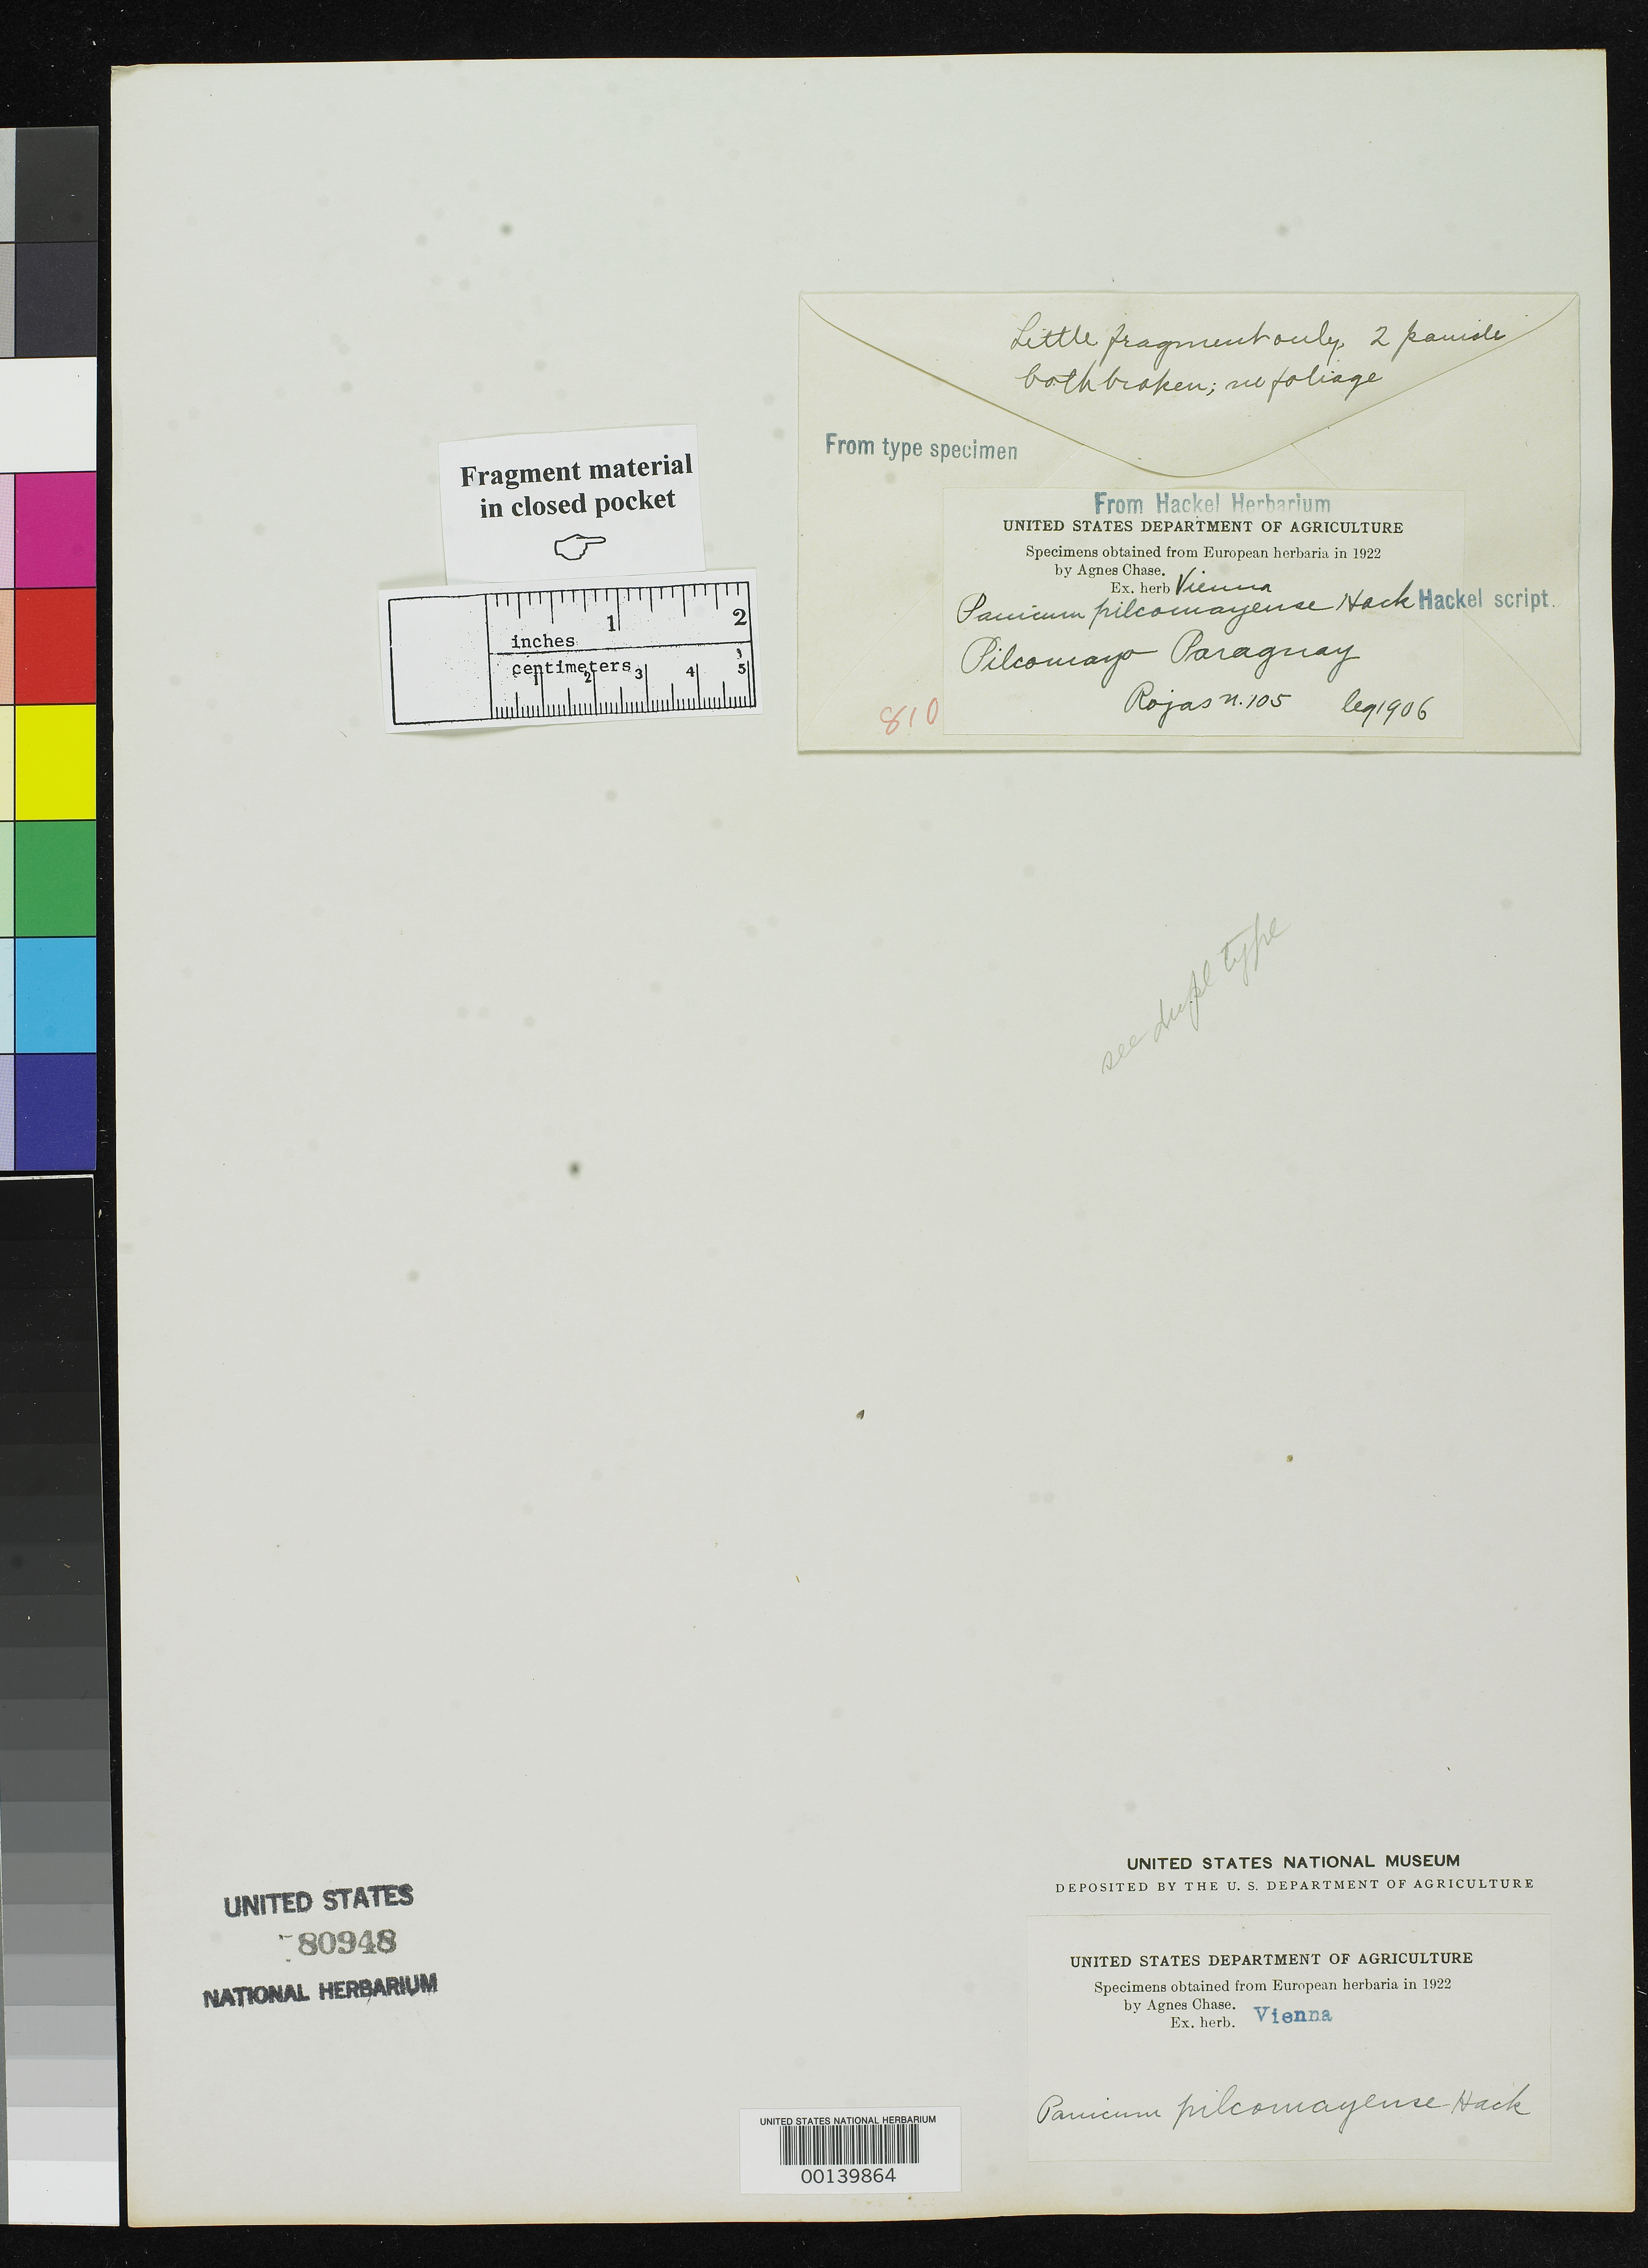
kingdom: Plantae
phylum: Tracheophyta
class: Liliopsida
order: Poales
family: Poaceae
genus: Panicum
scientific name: Panicum pilcomayense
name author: Hack.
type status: Type Fragment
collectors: T. Rojas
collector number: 105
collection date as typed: May 1906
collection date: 1906-05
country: Paraguay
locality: Pilcomayo.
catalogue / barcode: US 80948